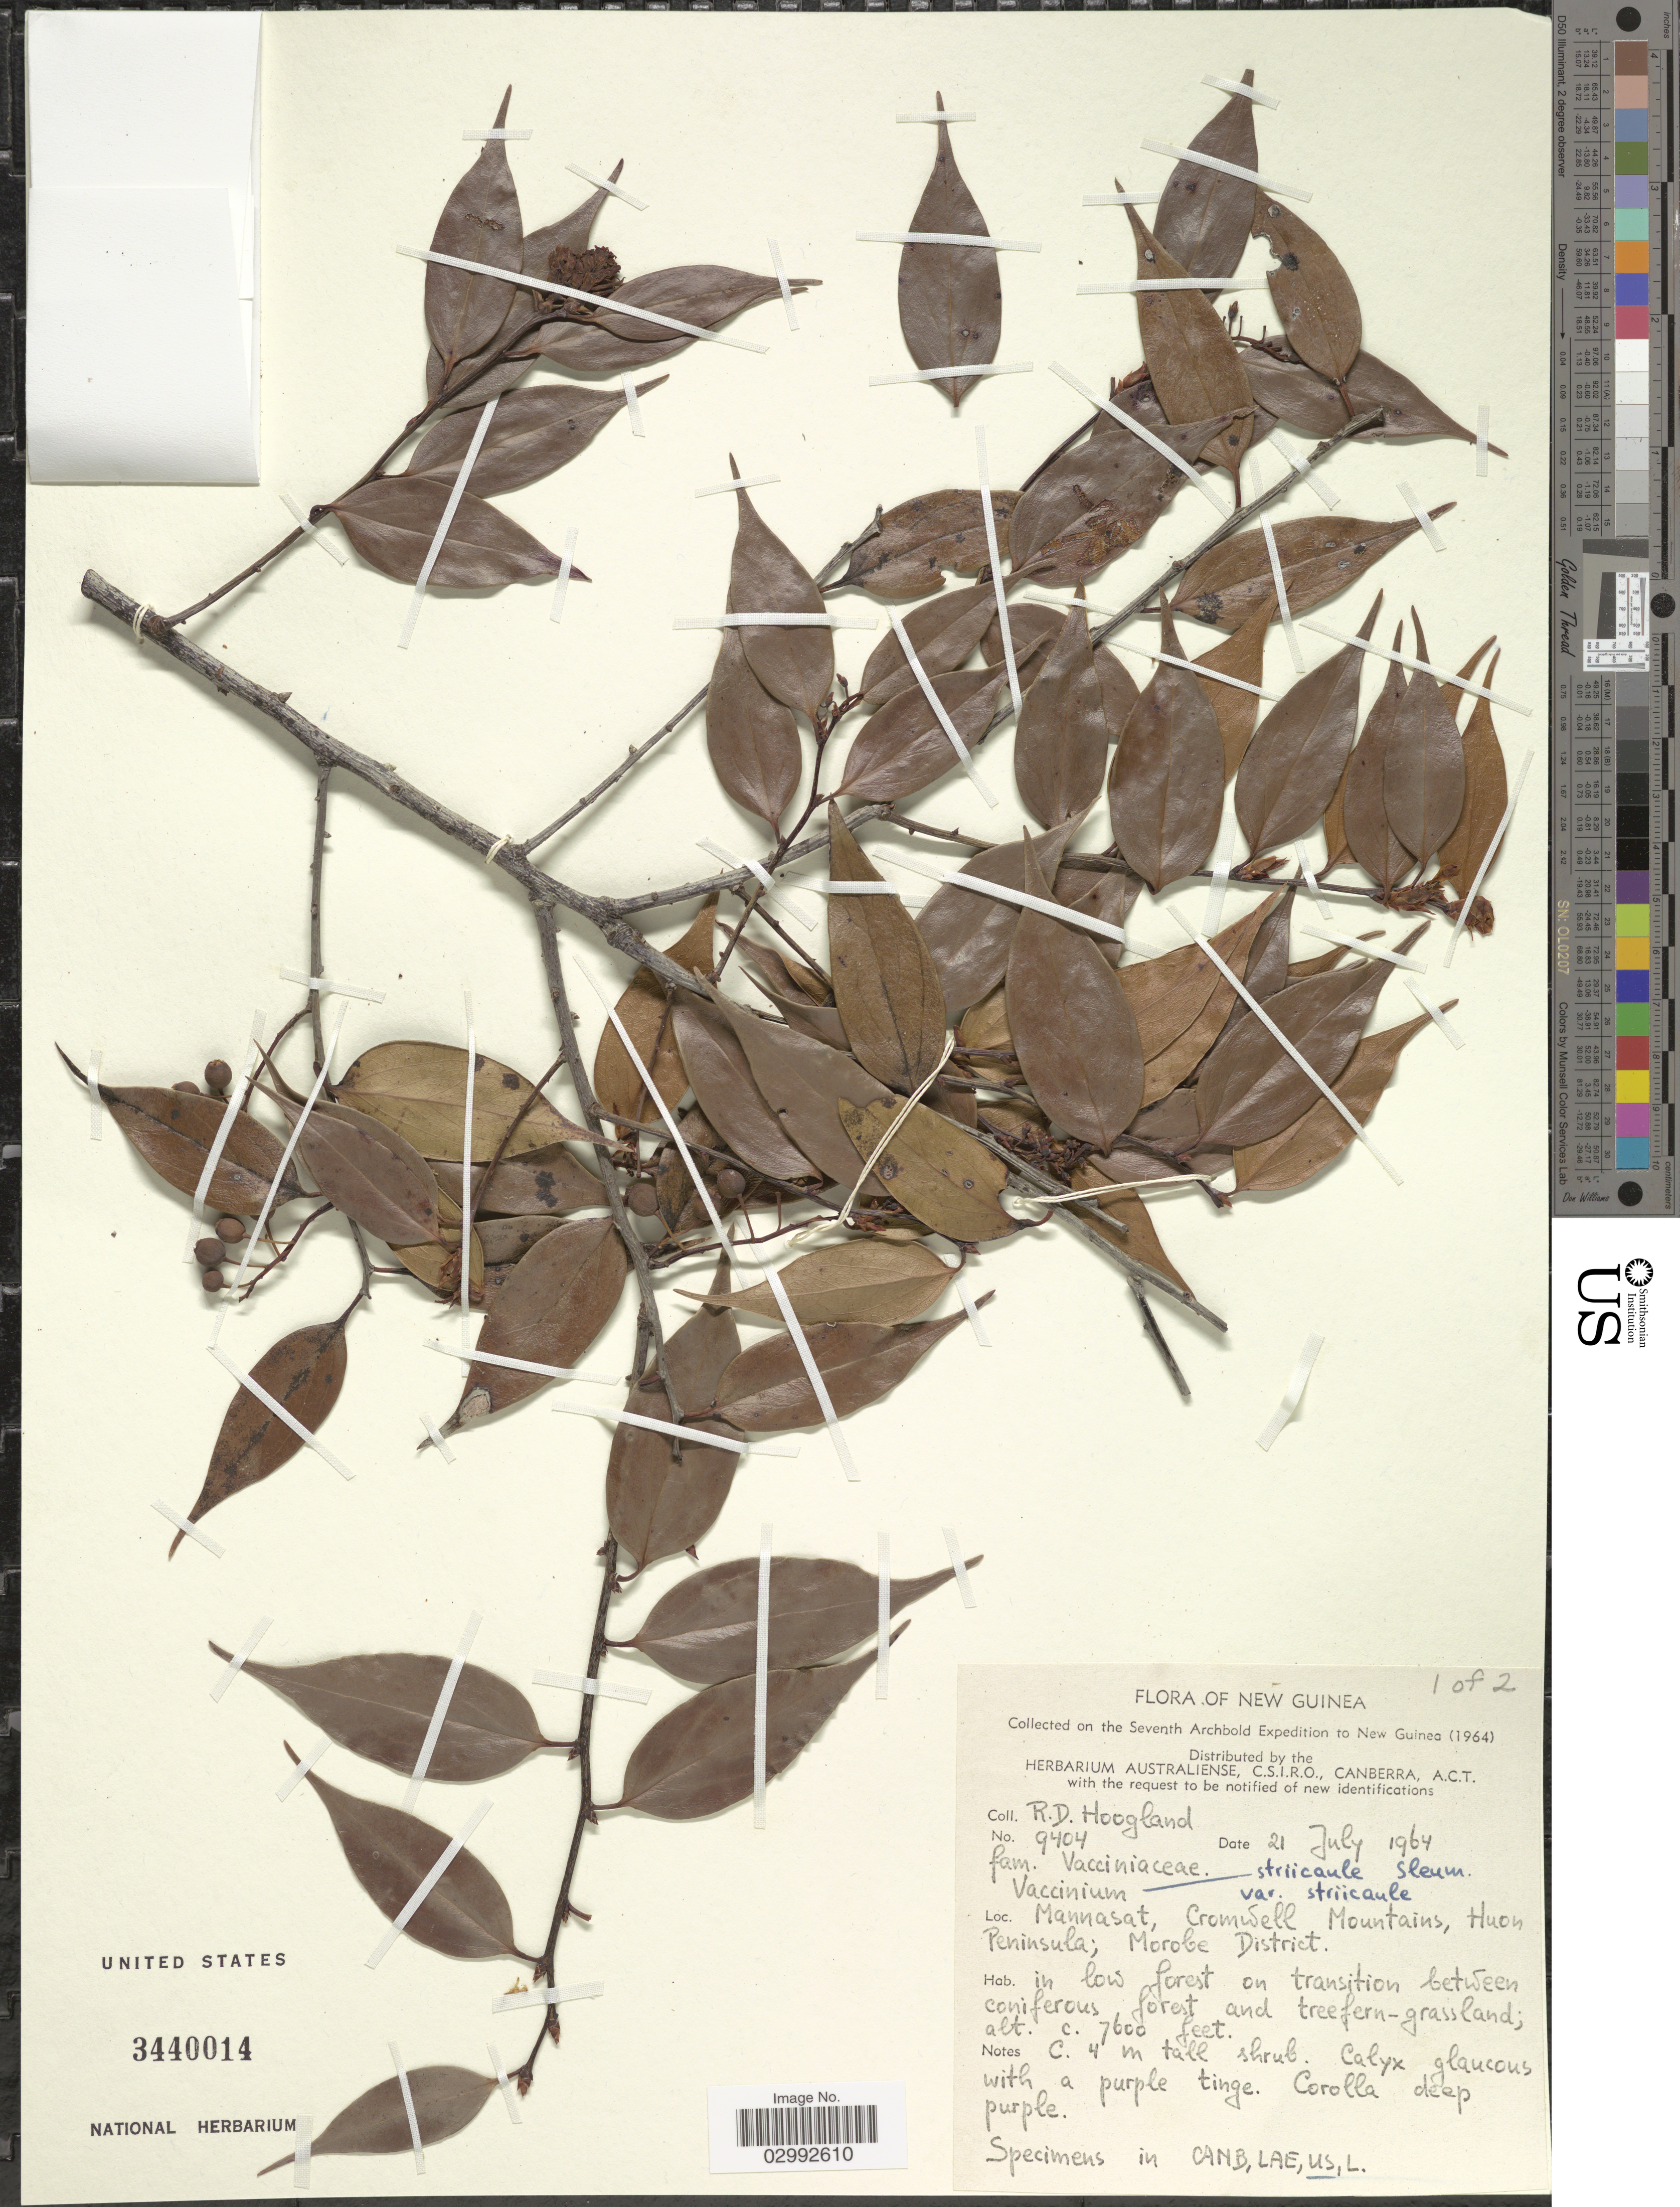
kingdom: Plantae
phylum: Tracheophyta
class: Magnoliopsida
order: Ericales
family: Ericaceae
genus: Vaccinium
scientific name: Vaccinium striicaule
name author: Sleumer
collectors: R. D. Hoogland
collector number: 9404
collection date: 1964-07-21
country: Papua New Guinea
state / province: Morobe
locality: New Guinea. Mannasat, Cromwell Mountains, Huon Peninsula; Morobe District.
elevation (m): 2316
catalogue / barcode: US 3440014